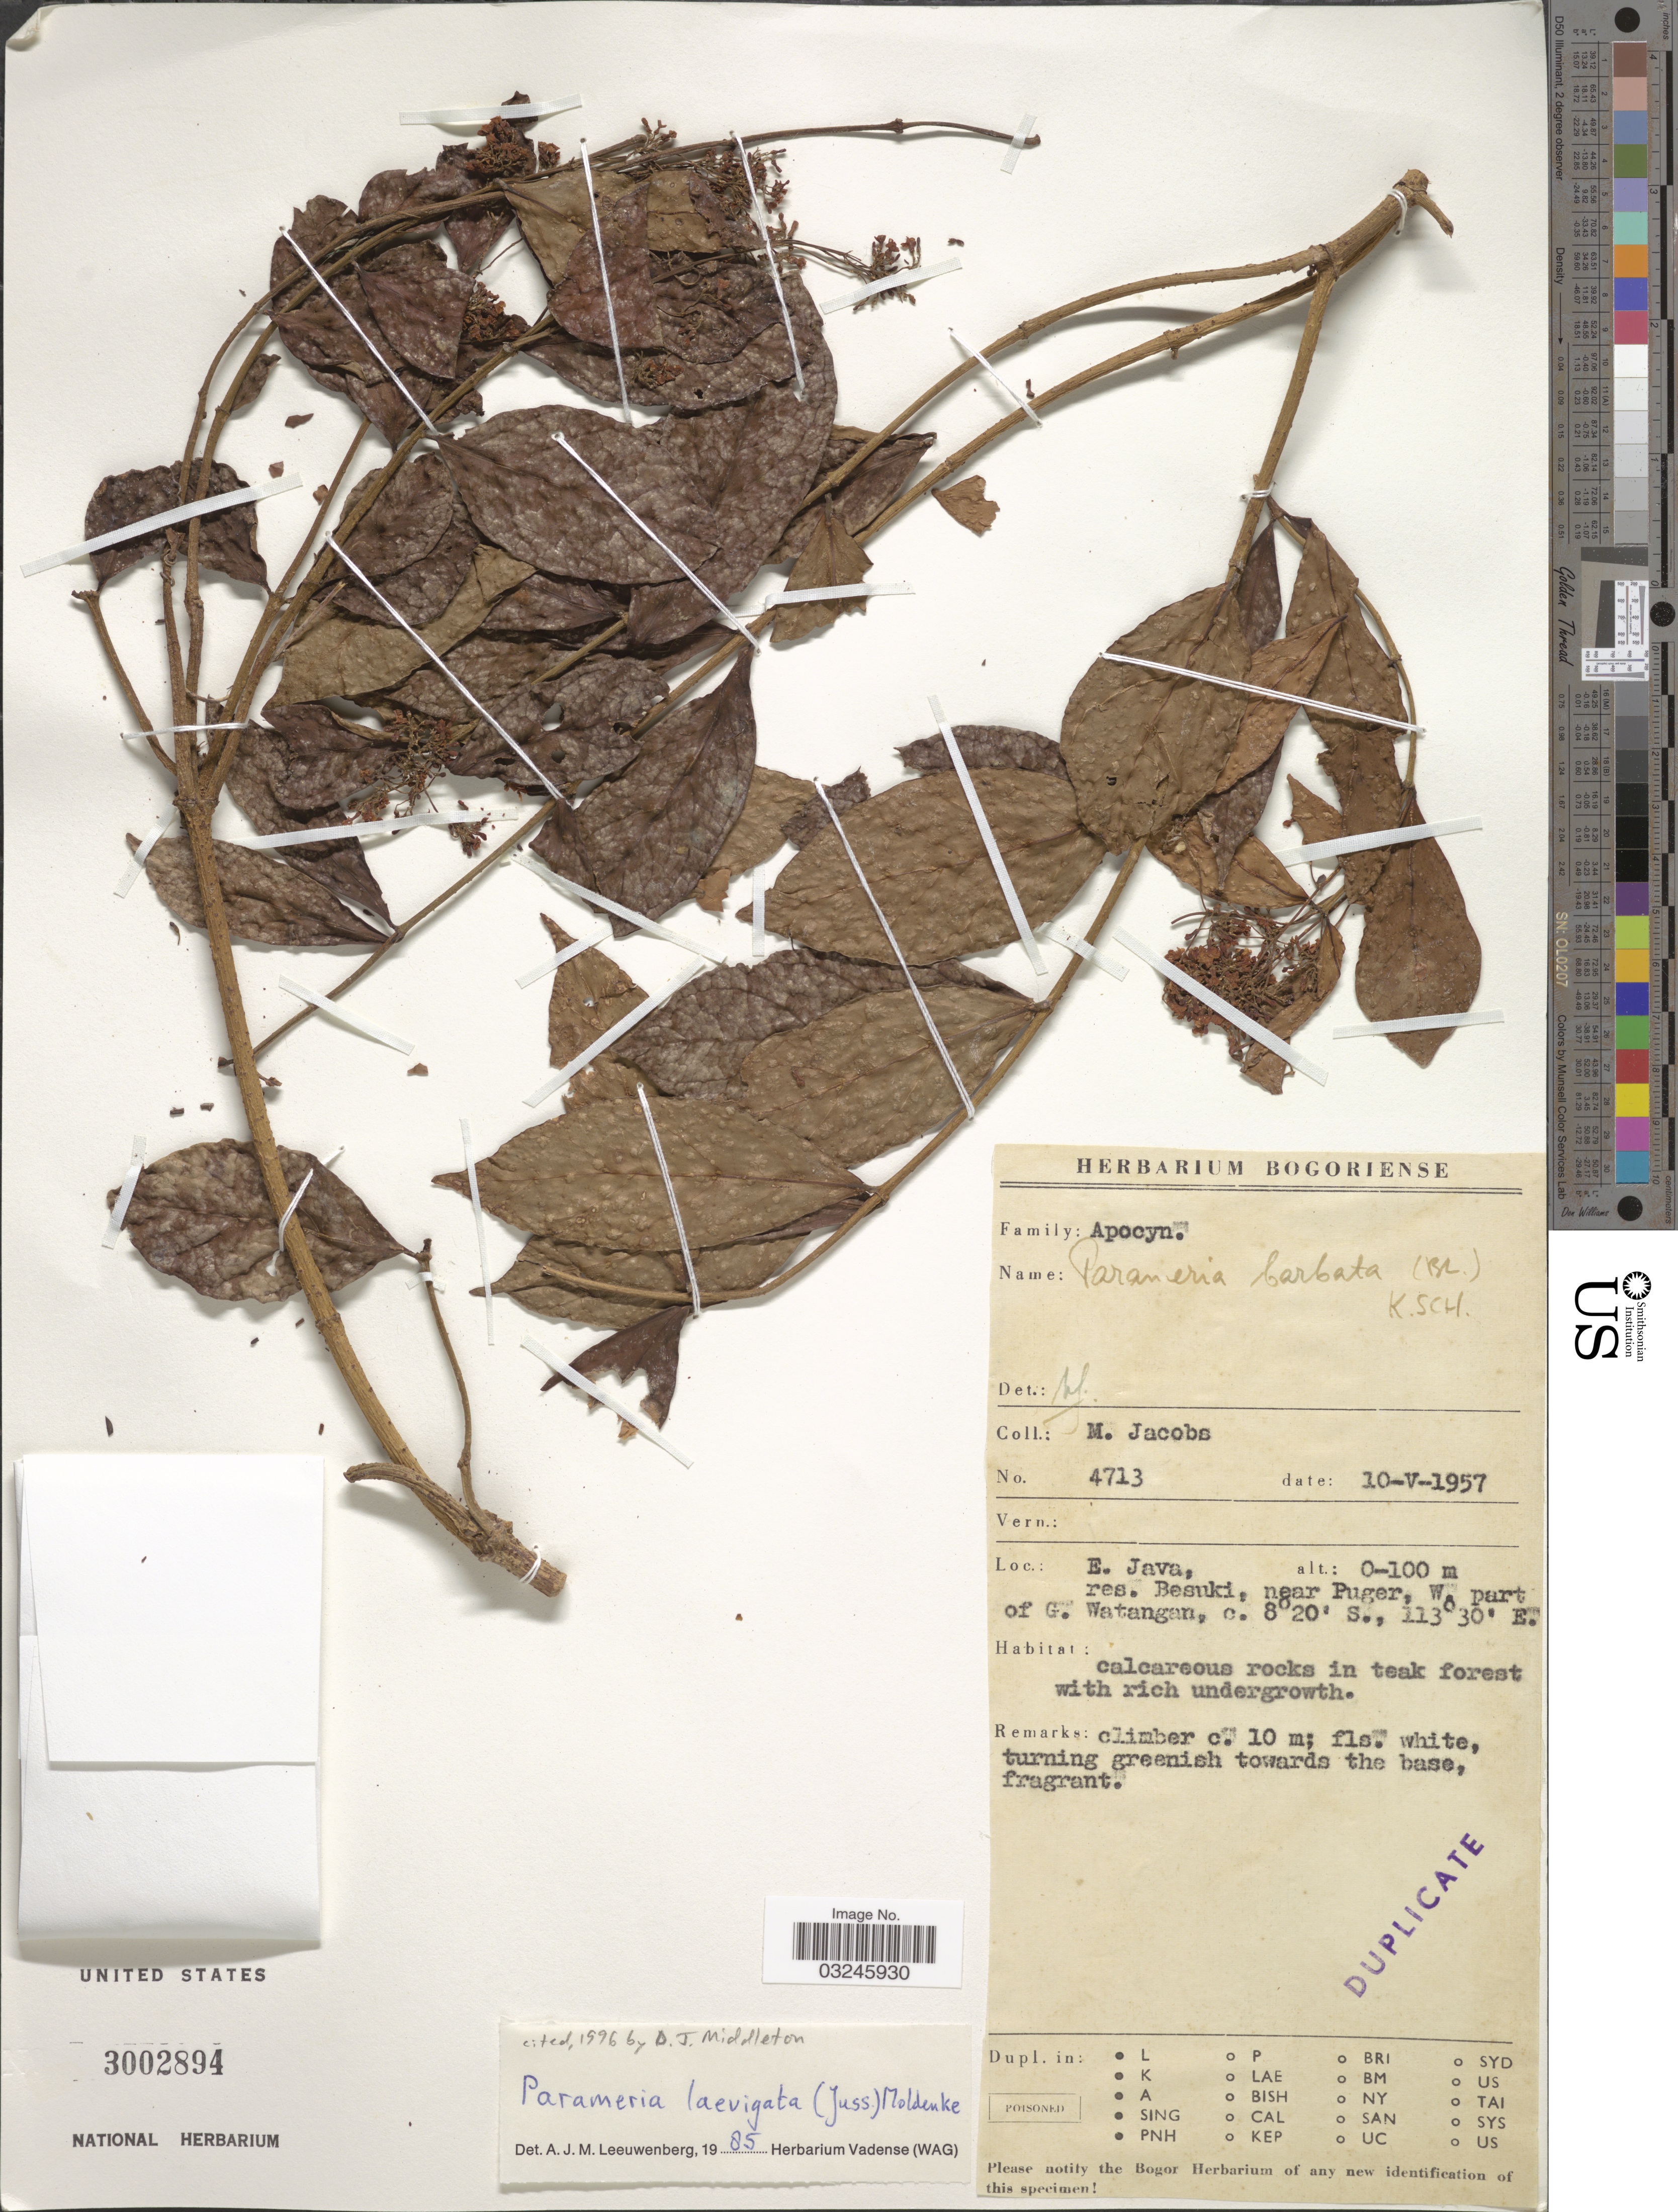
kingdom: Plantae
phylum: Tracheophyta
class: Magnoliopsida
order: Gentianales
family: Apocynaceae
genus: Parameria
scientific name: Parameria laevigata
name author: (Juss.) Moldenke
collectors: M. Jacobs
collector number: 4713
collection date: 1957-05-10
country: Indonesia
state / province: Java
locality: E. Java, res. Besuki, near Puger, W part of G. Watangan.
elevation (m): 0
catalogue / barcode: US 3002894